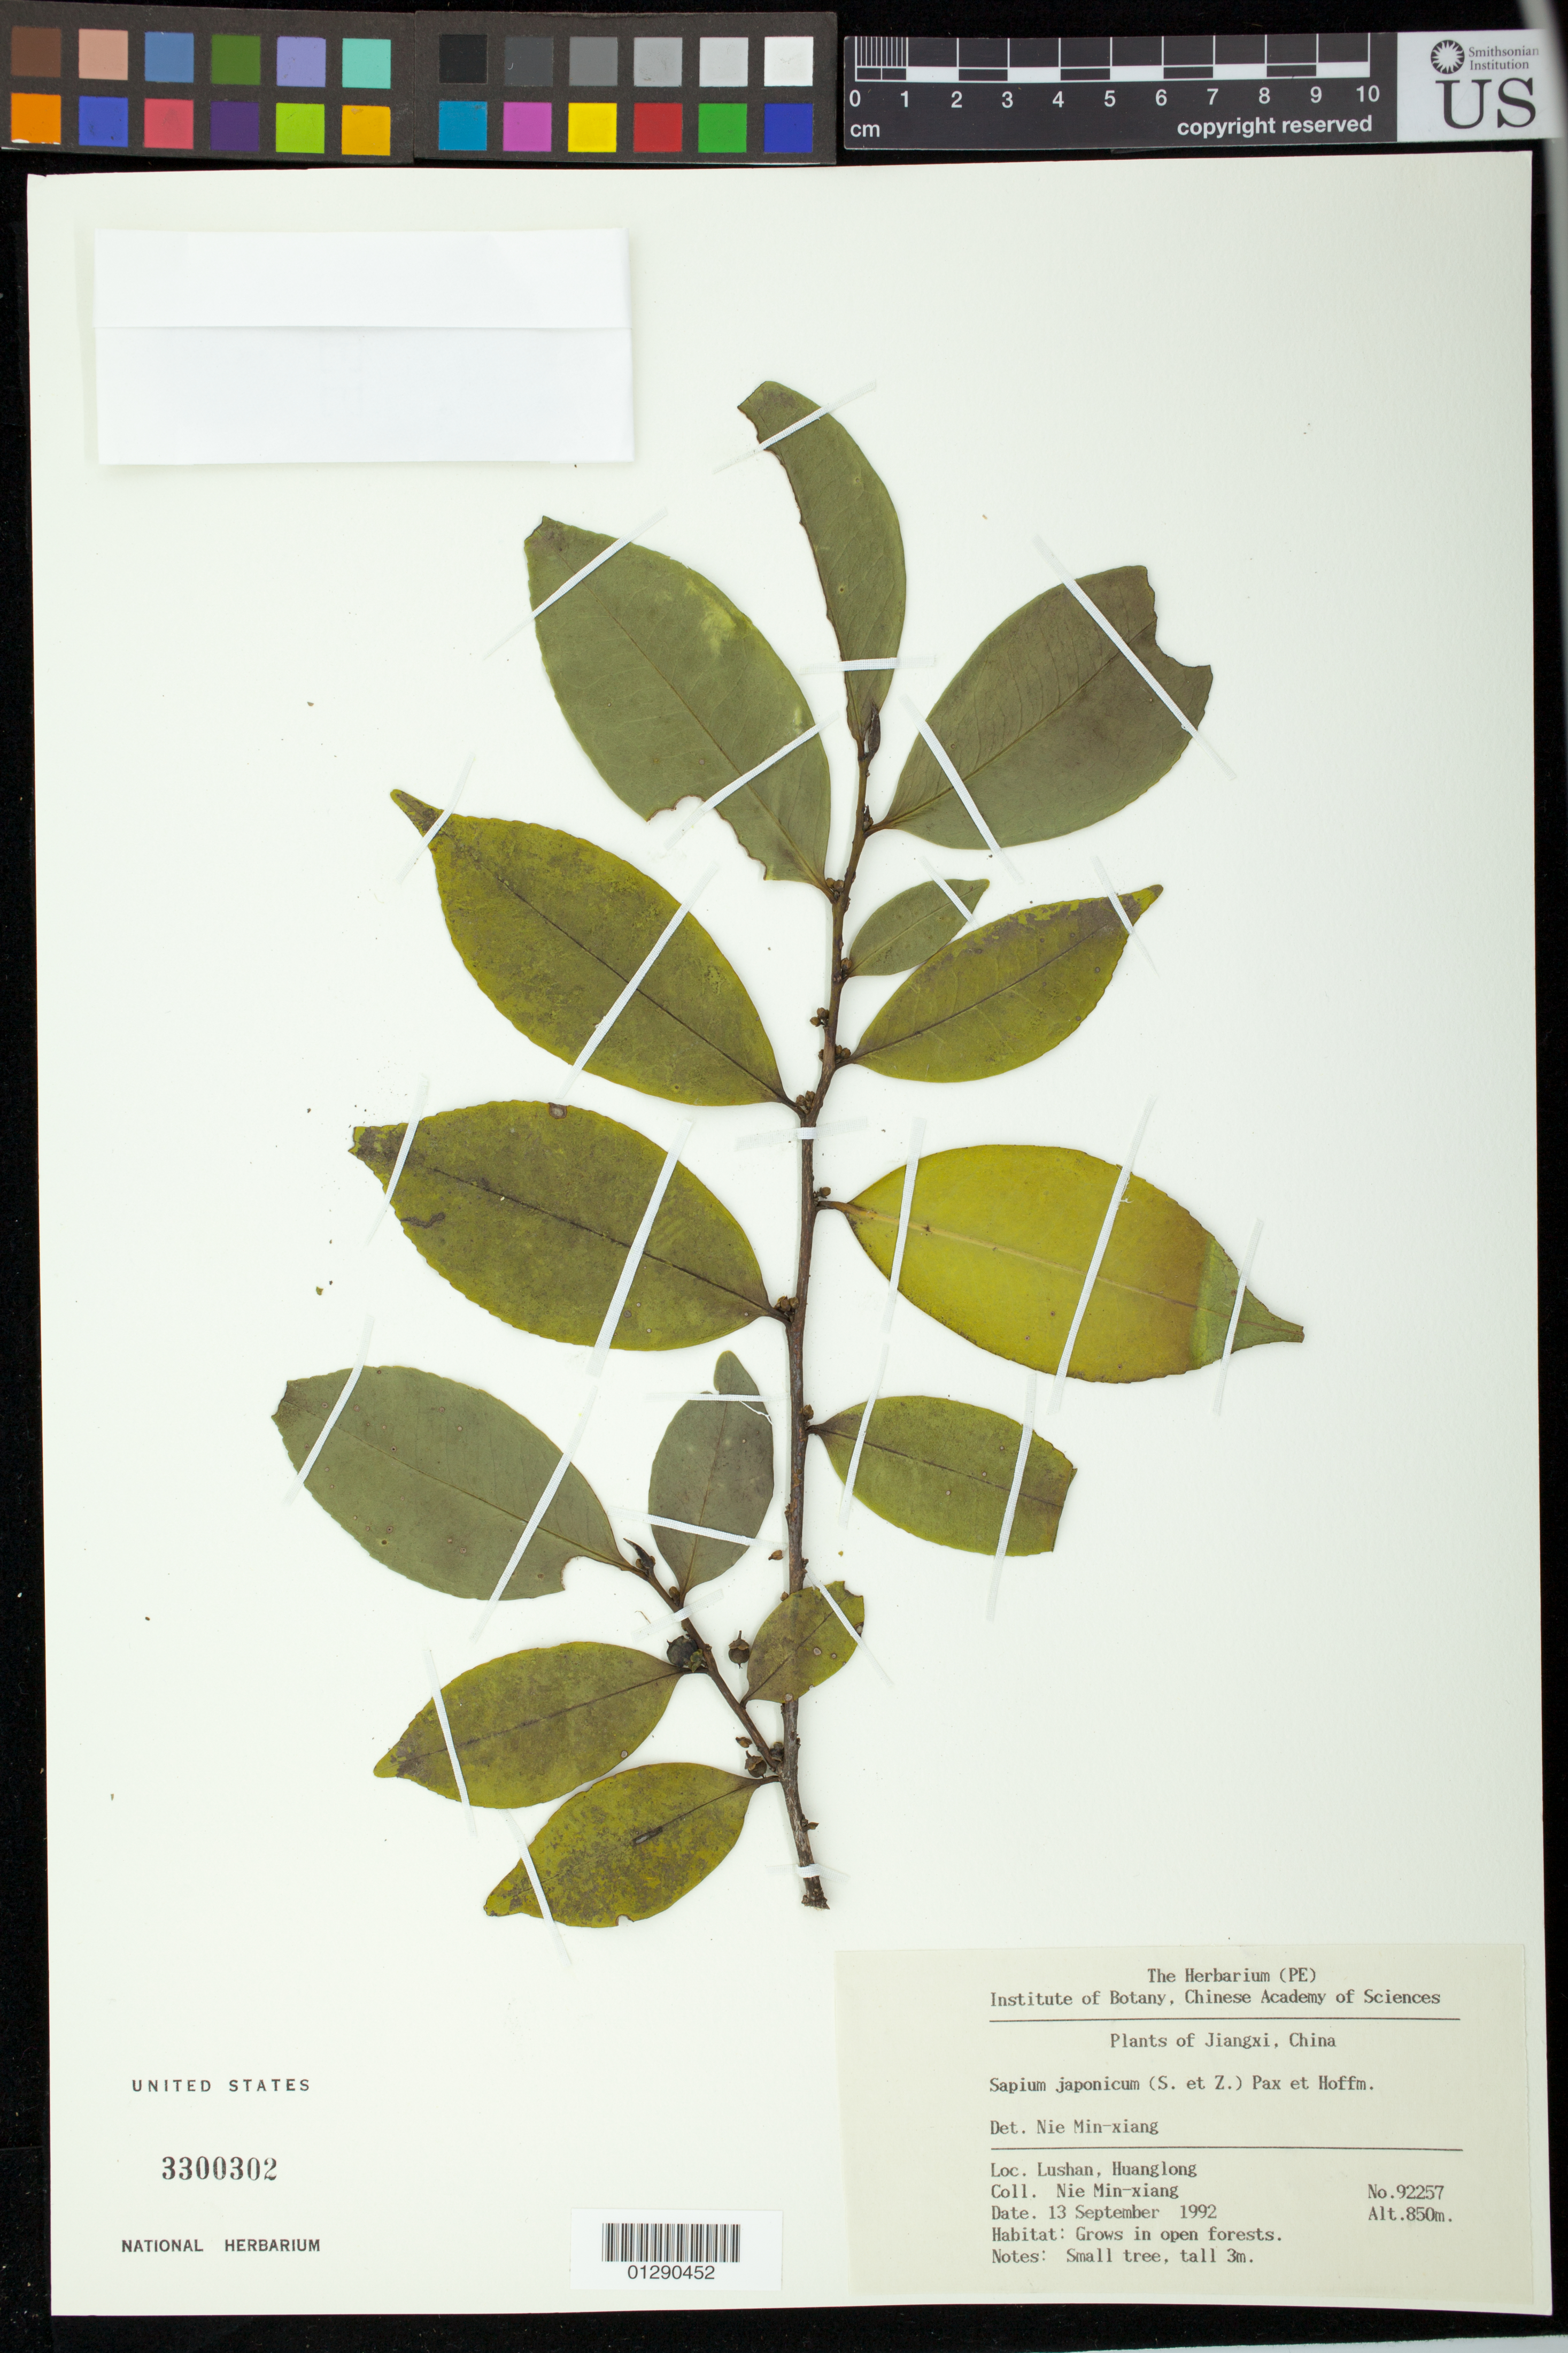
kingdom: Plantae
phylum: Tracheophyta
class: Magnoliopsida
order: Malpighiales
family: Euphorbiaceae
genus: Sapium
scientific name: Sapium japonicum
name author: (Siebold & Zucc.) Pax & K. Hoffm.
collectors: Nie Min-xiang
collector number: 92257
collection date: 1992-09-13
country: China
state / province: Sichuan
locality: Lushan, Huanglong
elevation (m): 850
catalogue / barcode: US 3300302